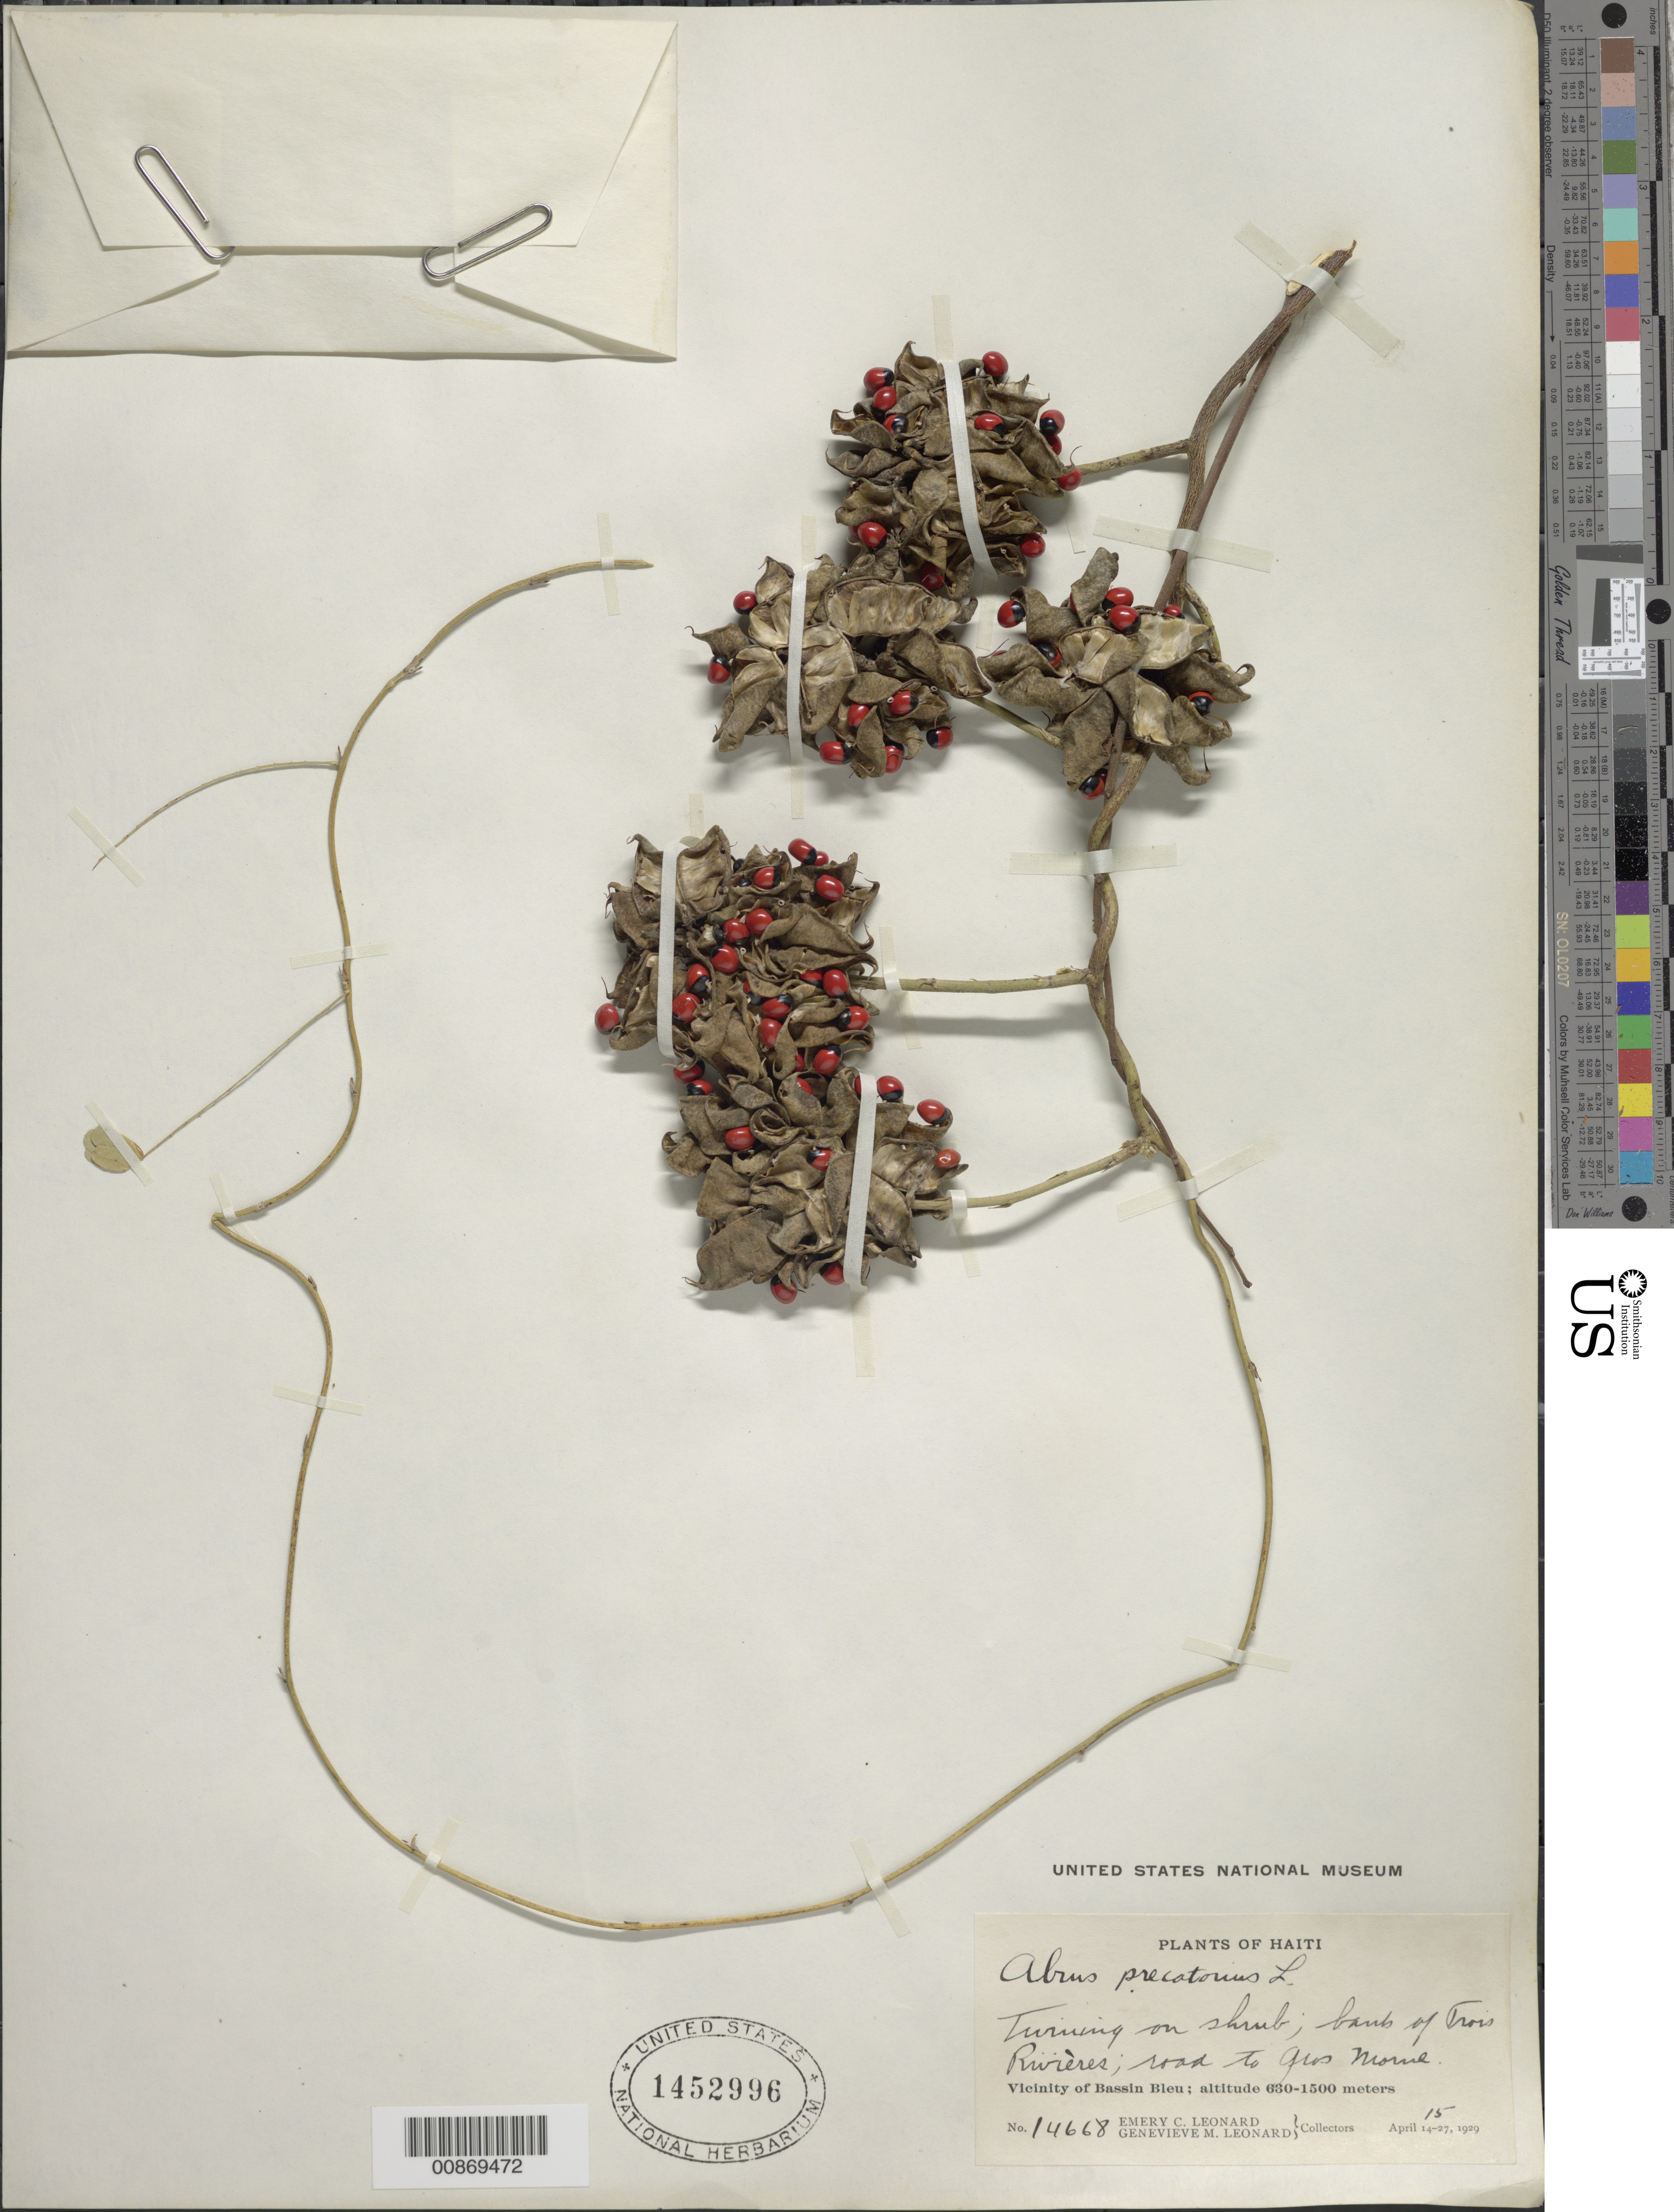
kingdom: Plantae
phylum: Tracheophyta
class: Magnoliopsida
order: Fabales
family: Fabaceae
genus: Abrus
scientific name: Abrus precatorius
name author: L.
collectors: E. C. Leonard & G. M. Leonard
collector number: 14668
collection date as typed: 15 Apr 1929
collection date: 1929-04-15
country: Haiti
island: Hispaniola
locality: Vicinity of Bassin Bleu. Bank of Trois Rivières; road to Gros Morne.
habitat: Twining on shrub. Bank of river.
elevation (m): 630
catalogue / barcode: US 1452996